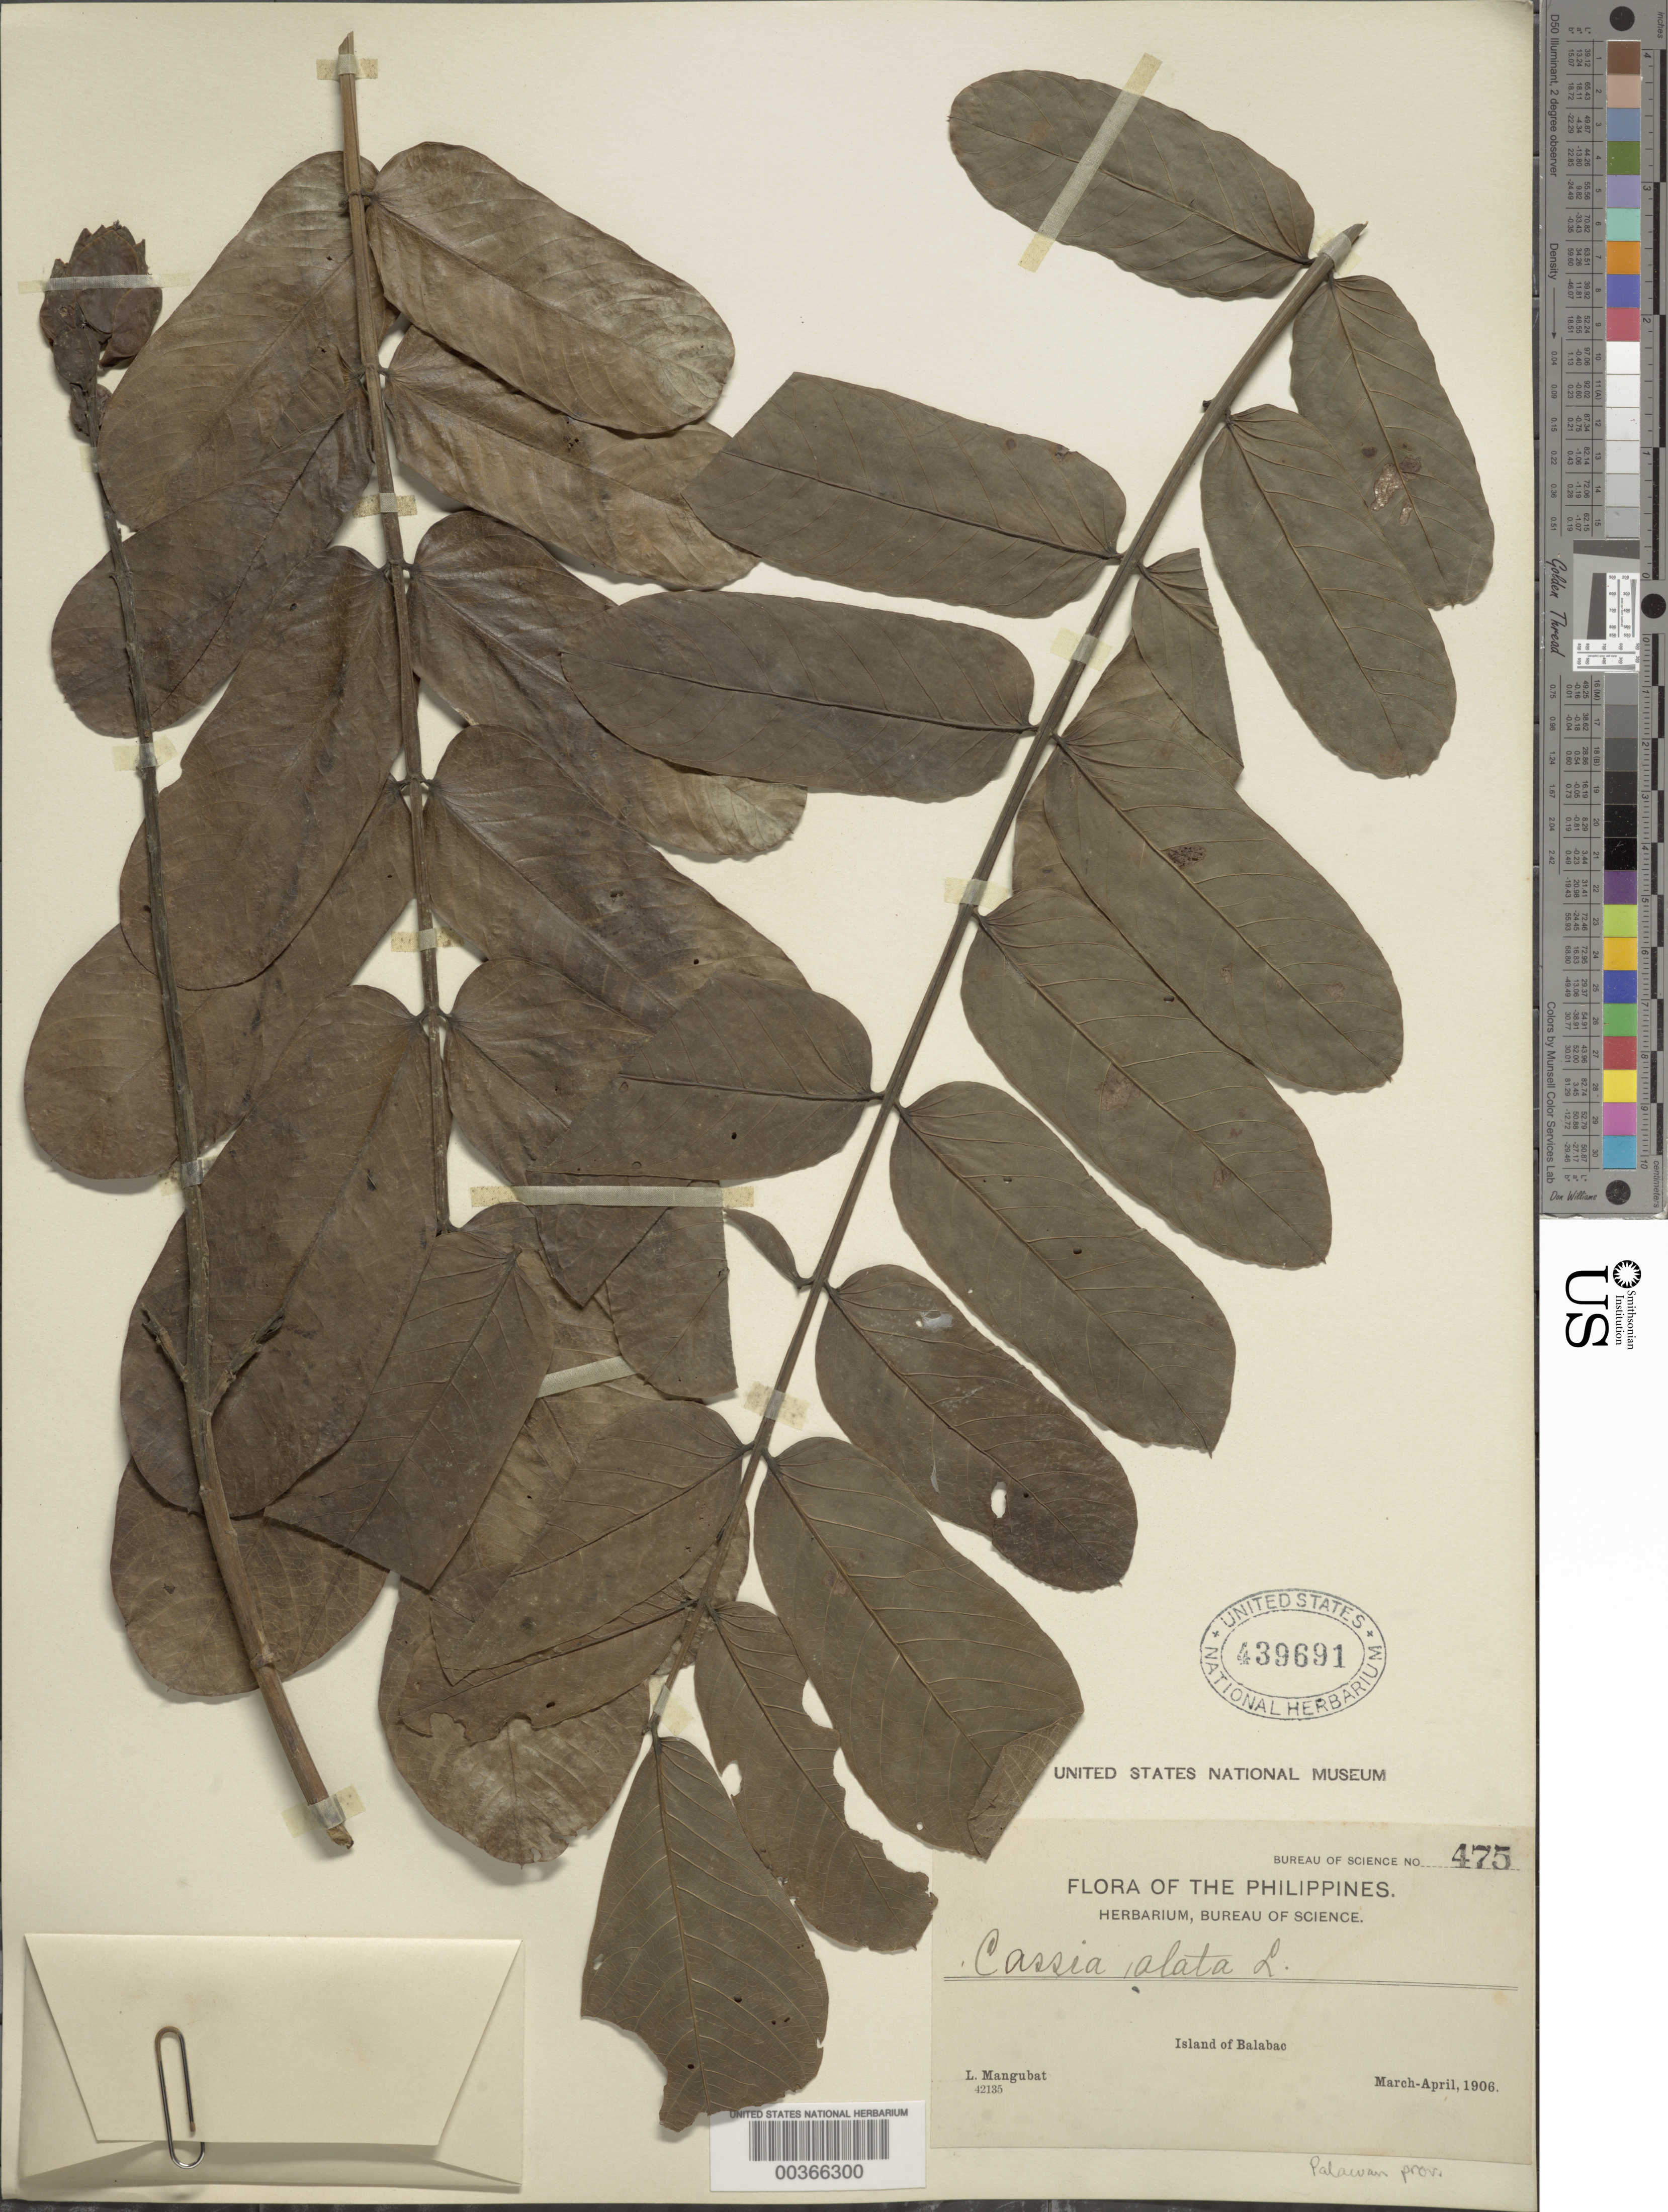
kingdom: Plantae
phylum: Tracheophyta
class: Magnoliopsida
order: Fabales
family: Fabaceae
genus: Senna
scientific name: Senna alata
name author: (L.) Roxb.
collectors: L. Mangubat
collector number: Bureau Of Science No. 475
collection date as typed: Mar 1906 to -- Apr 1906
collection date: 1906-03/1906-04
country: Philippines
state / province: Mimaropa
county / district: Palawan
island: Palawan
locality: Balabac i.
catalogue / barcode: US 439691